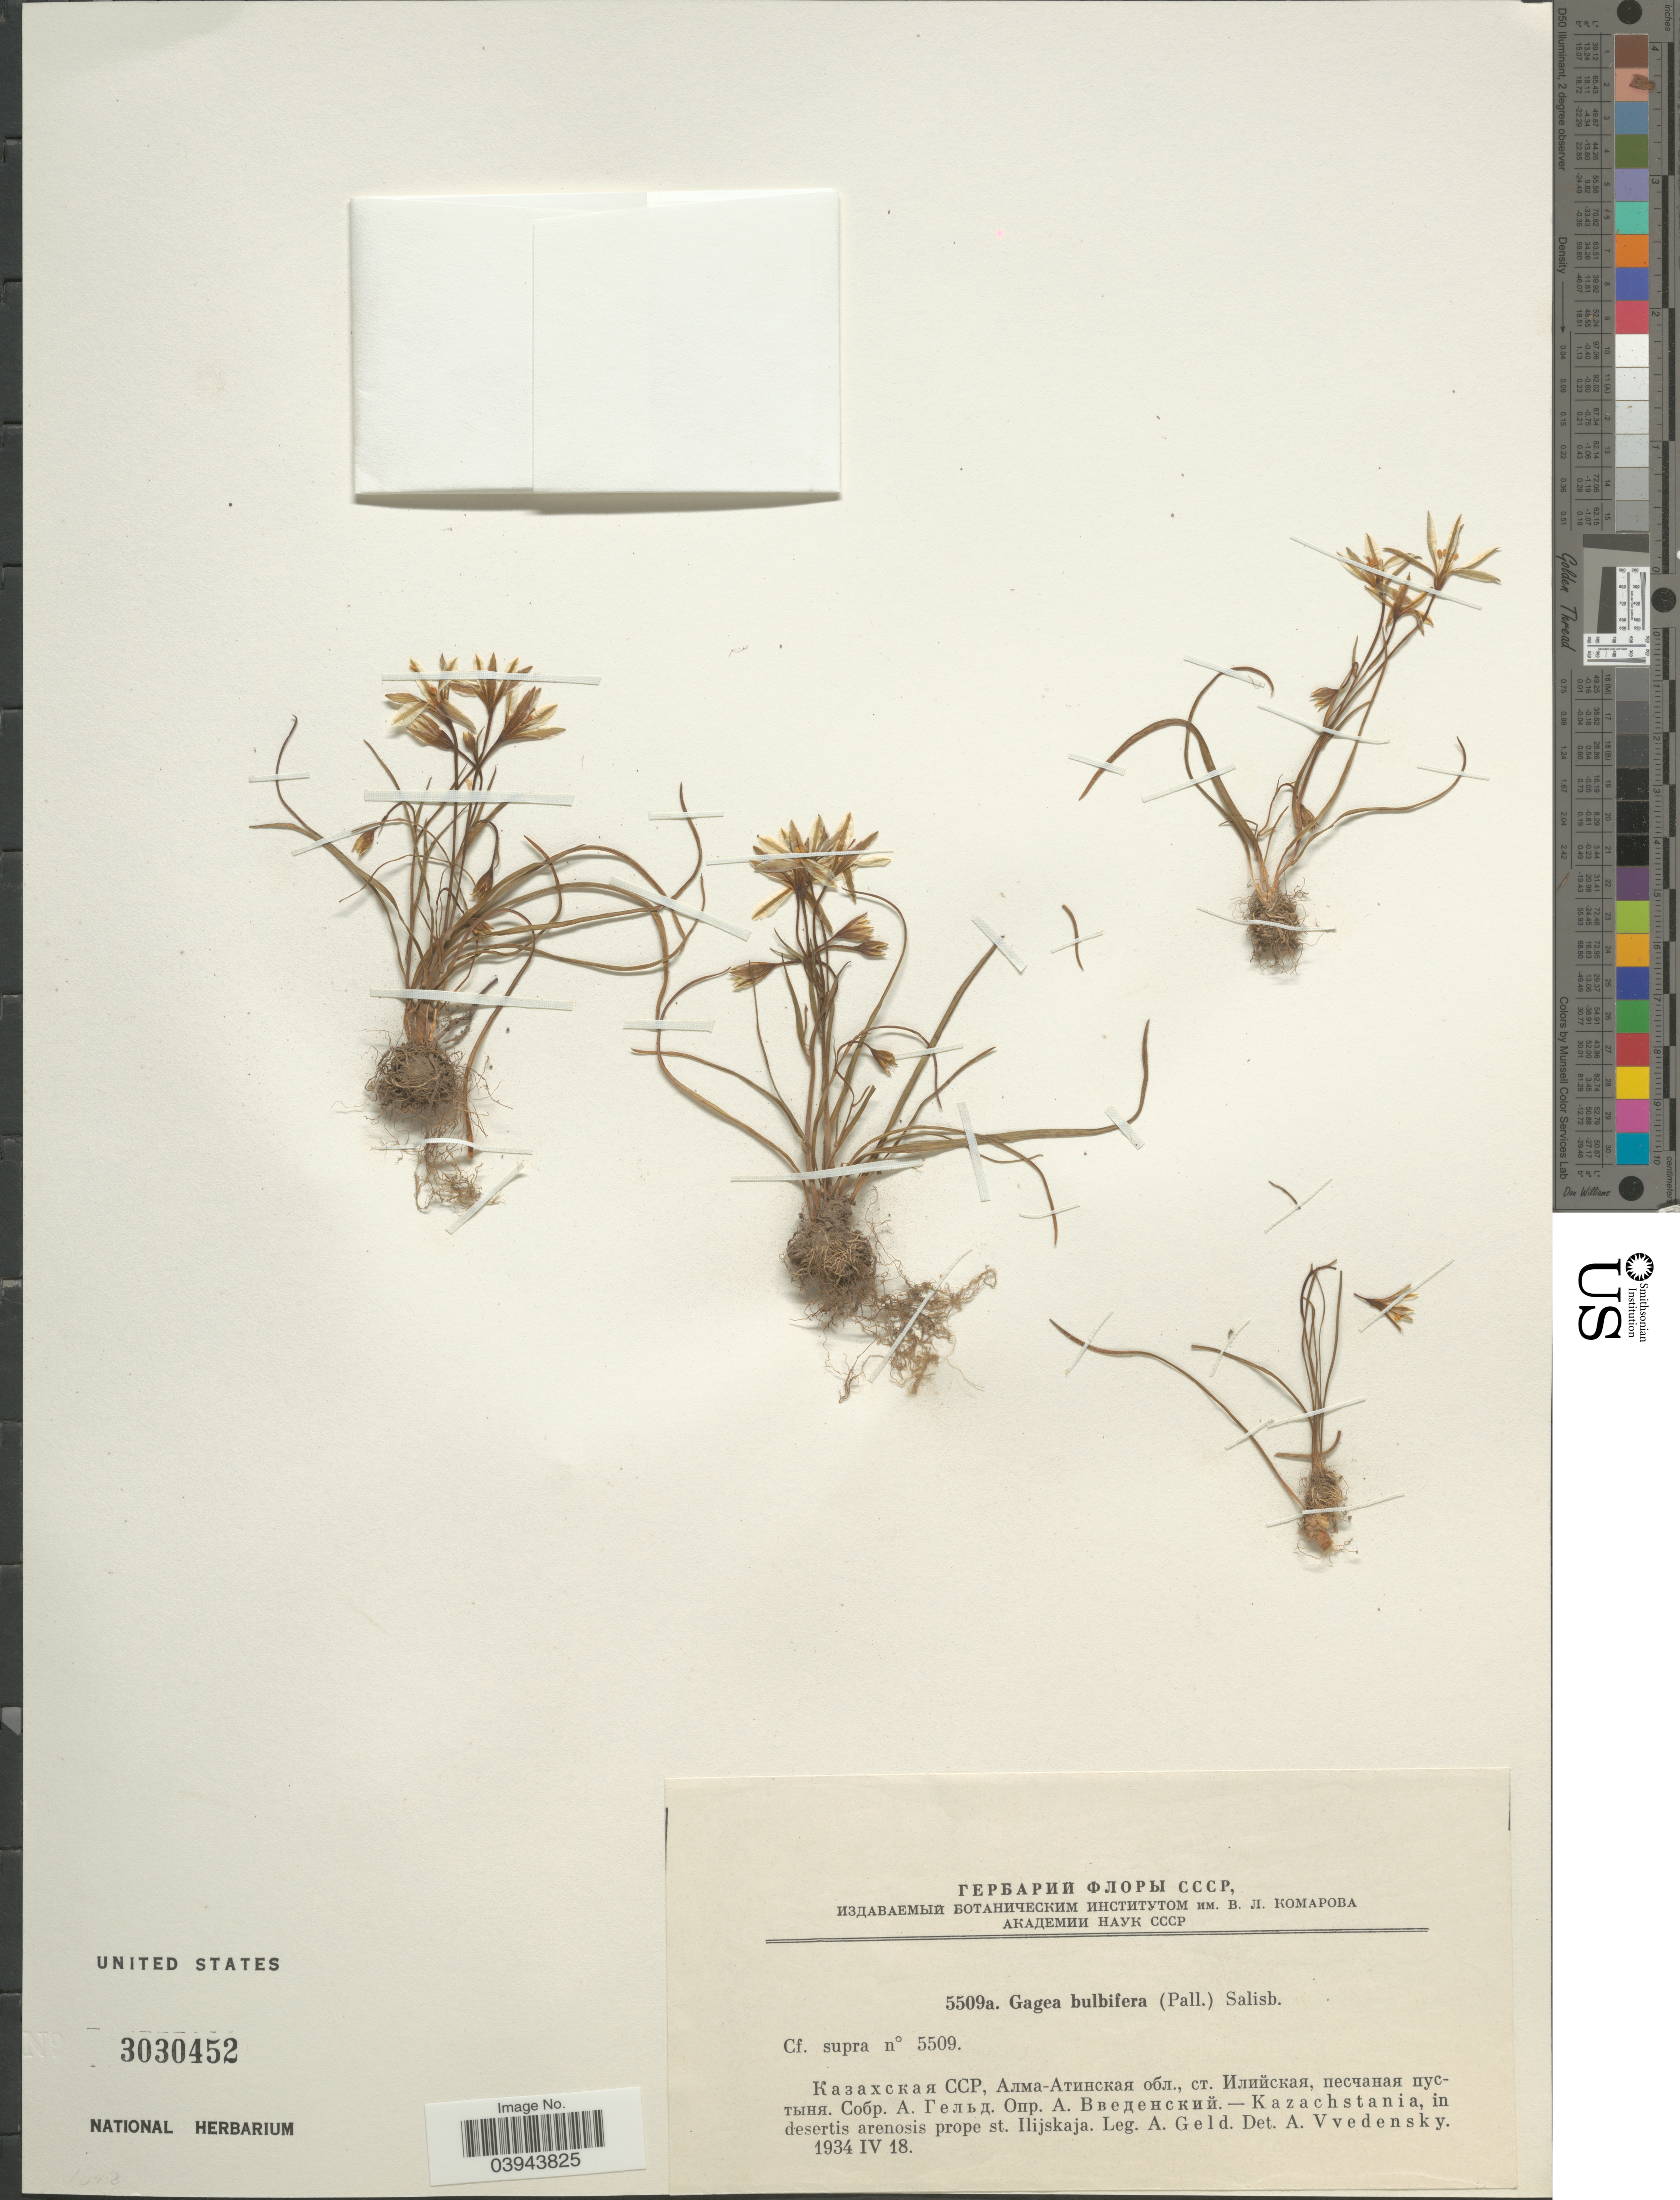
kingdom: Plantae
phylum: Tracheophyta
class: Liliopsida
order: Liliales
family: Liliaceae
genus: Gagea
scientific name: Gagea bulbifera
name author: (Pall.) Salisb.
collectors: A. Geld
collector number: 5509a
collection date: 1934-04-18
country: Kazakhstan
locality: Kazachstania, in desertis arenosis prope st. Ilijskaja.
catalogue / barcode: US 3030452